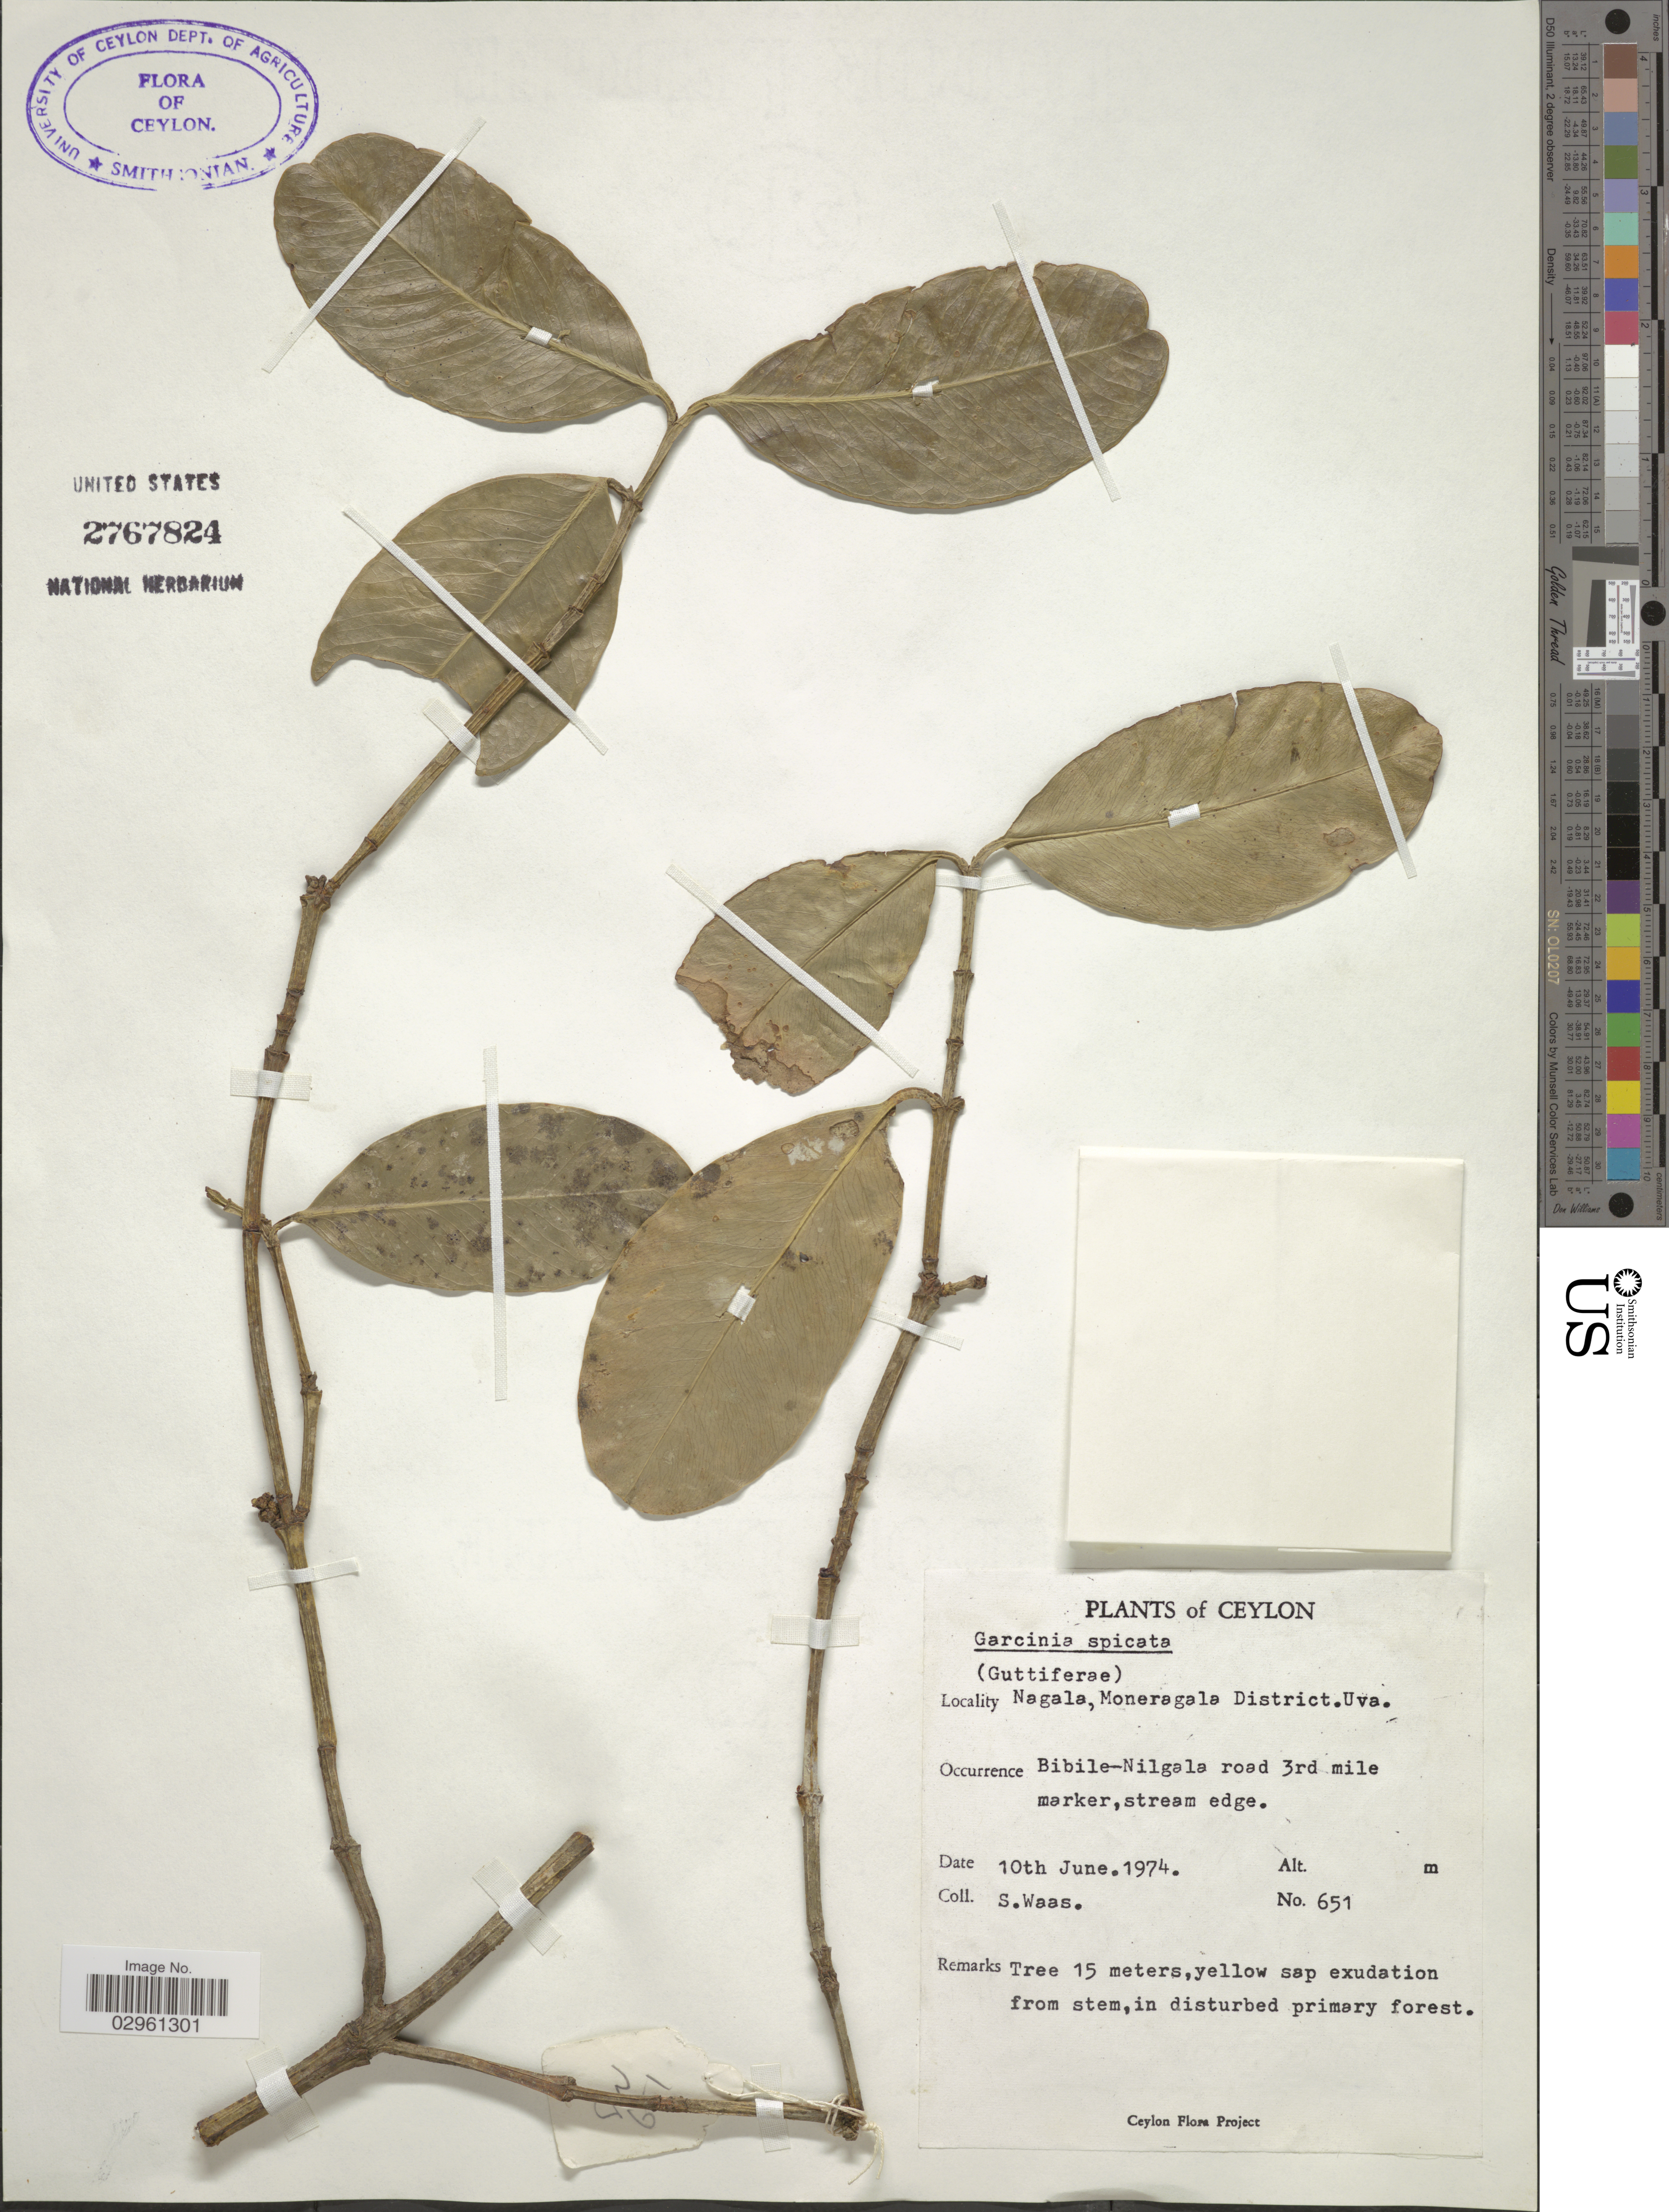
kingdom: Plantae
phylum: Tracheophyta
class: Magnoliopsida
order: Malpighiales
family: Clusiaceae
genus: Garcinia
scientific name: Garcinia spicata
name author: Hook. f.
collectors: S. Waas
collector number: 651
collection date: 1974-06-10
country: Sri Lanka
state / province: Uva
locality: Ceylon. Nagala, Moneragala District. Bibile-Nilgala road 3rd mile marker.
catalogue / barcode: US 2767824